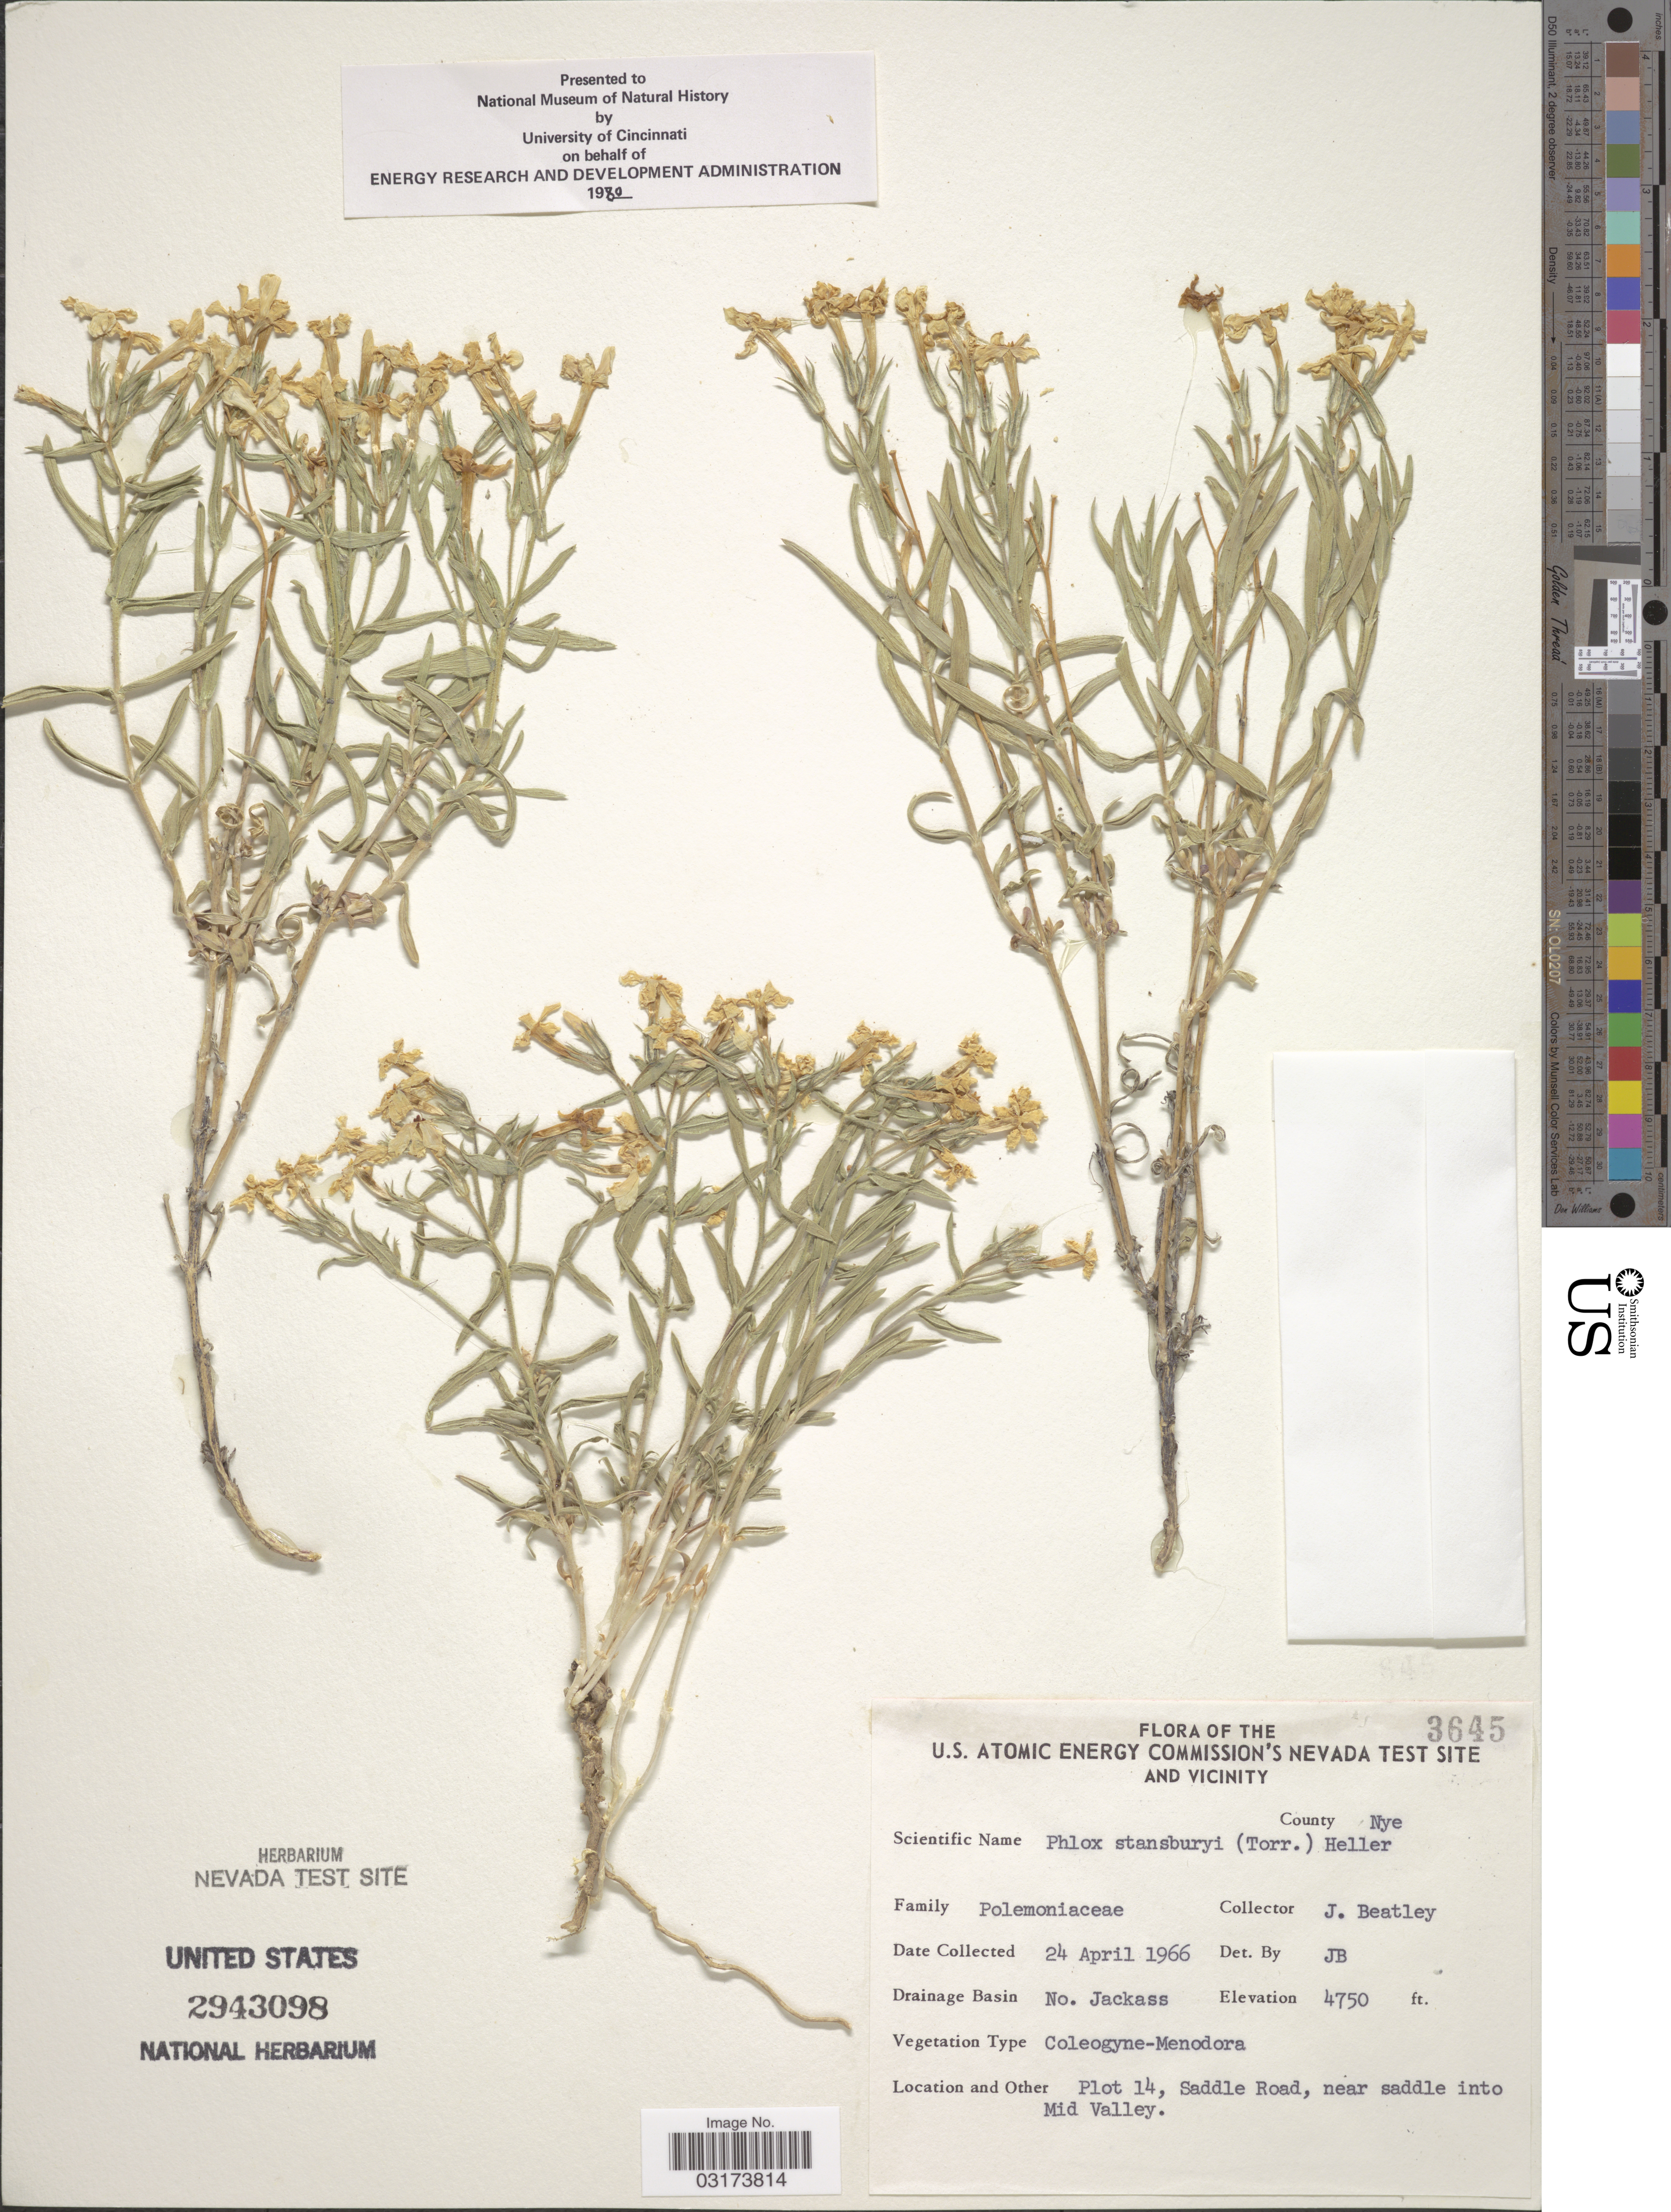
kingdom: Plantae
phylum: Tracheophyta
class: Magnoliopsida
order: Ericales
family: Polemoniaceae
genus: Phlox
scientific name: Phlox stansburyi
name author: (Torr.) A. Heller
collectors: J. C. Beatley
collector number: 3645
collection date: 1966-04-24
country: United States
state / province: Nevada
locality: U.S. Atomic Energy Commision's Nevada Test Site and Vicinity. County Nye. Drainage No. Jackass. Plot 14, Saddle Road, near saddle into Mid Valley.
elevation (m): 1448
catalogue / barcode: US 2943098